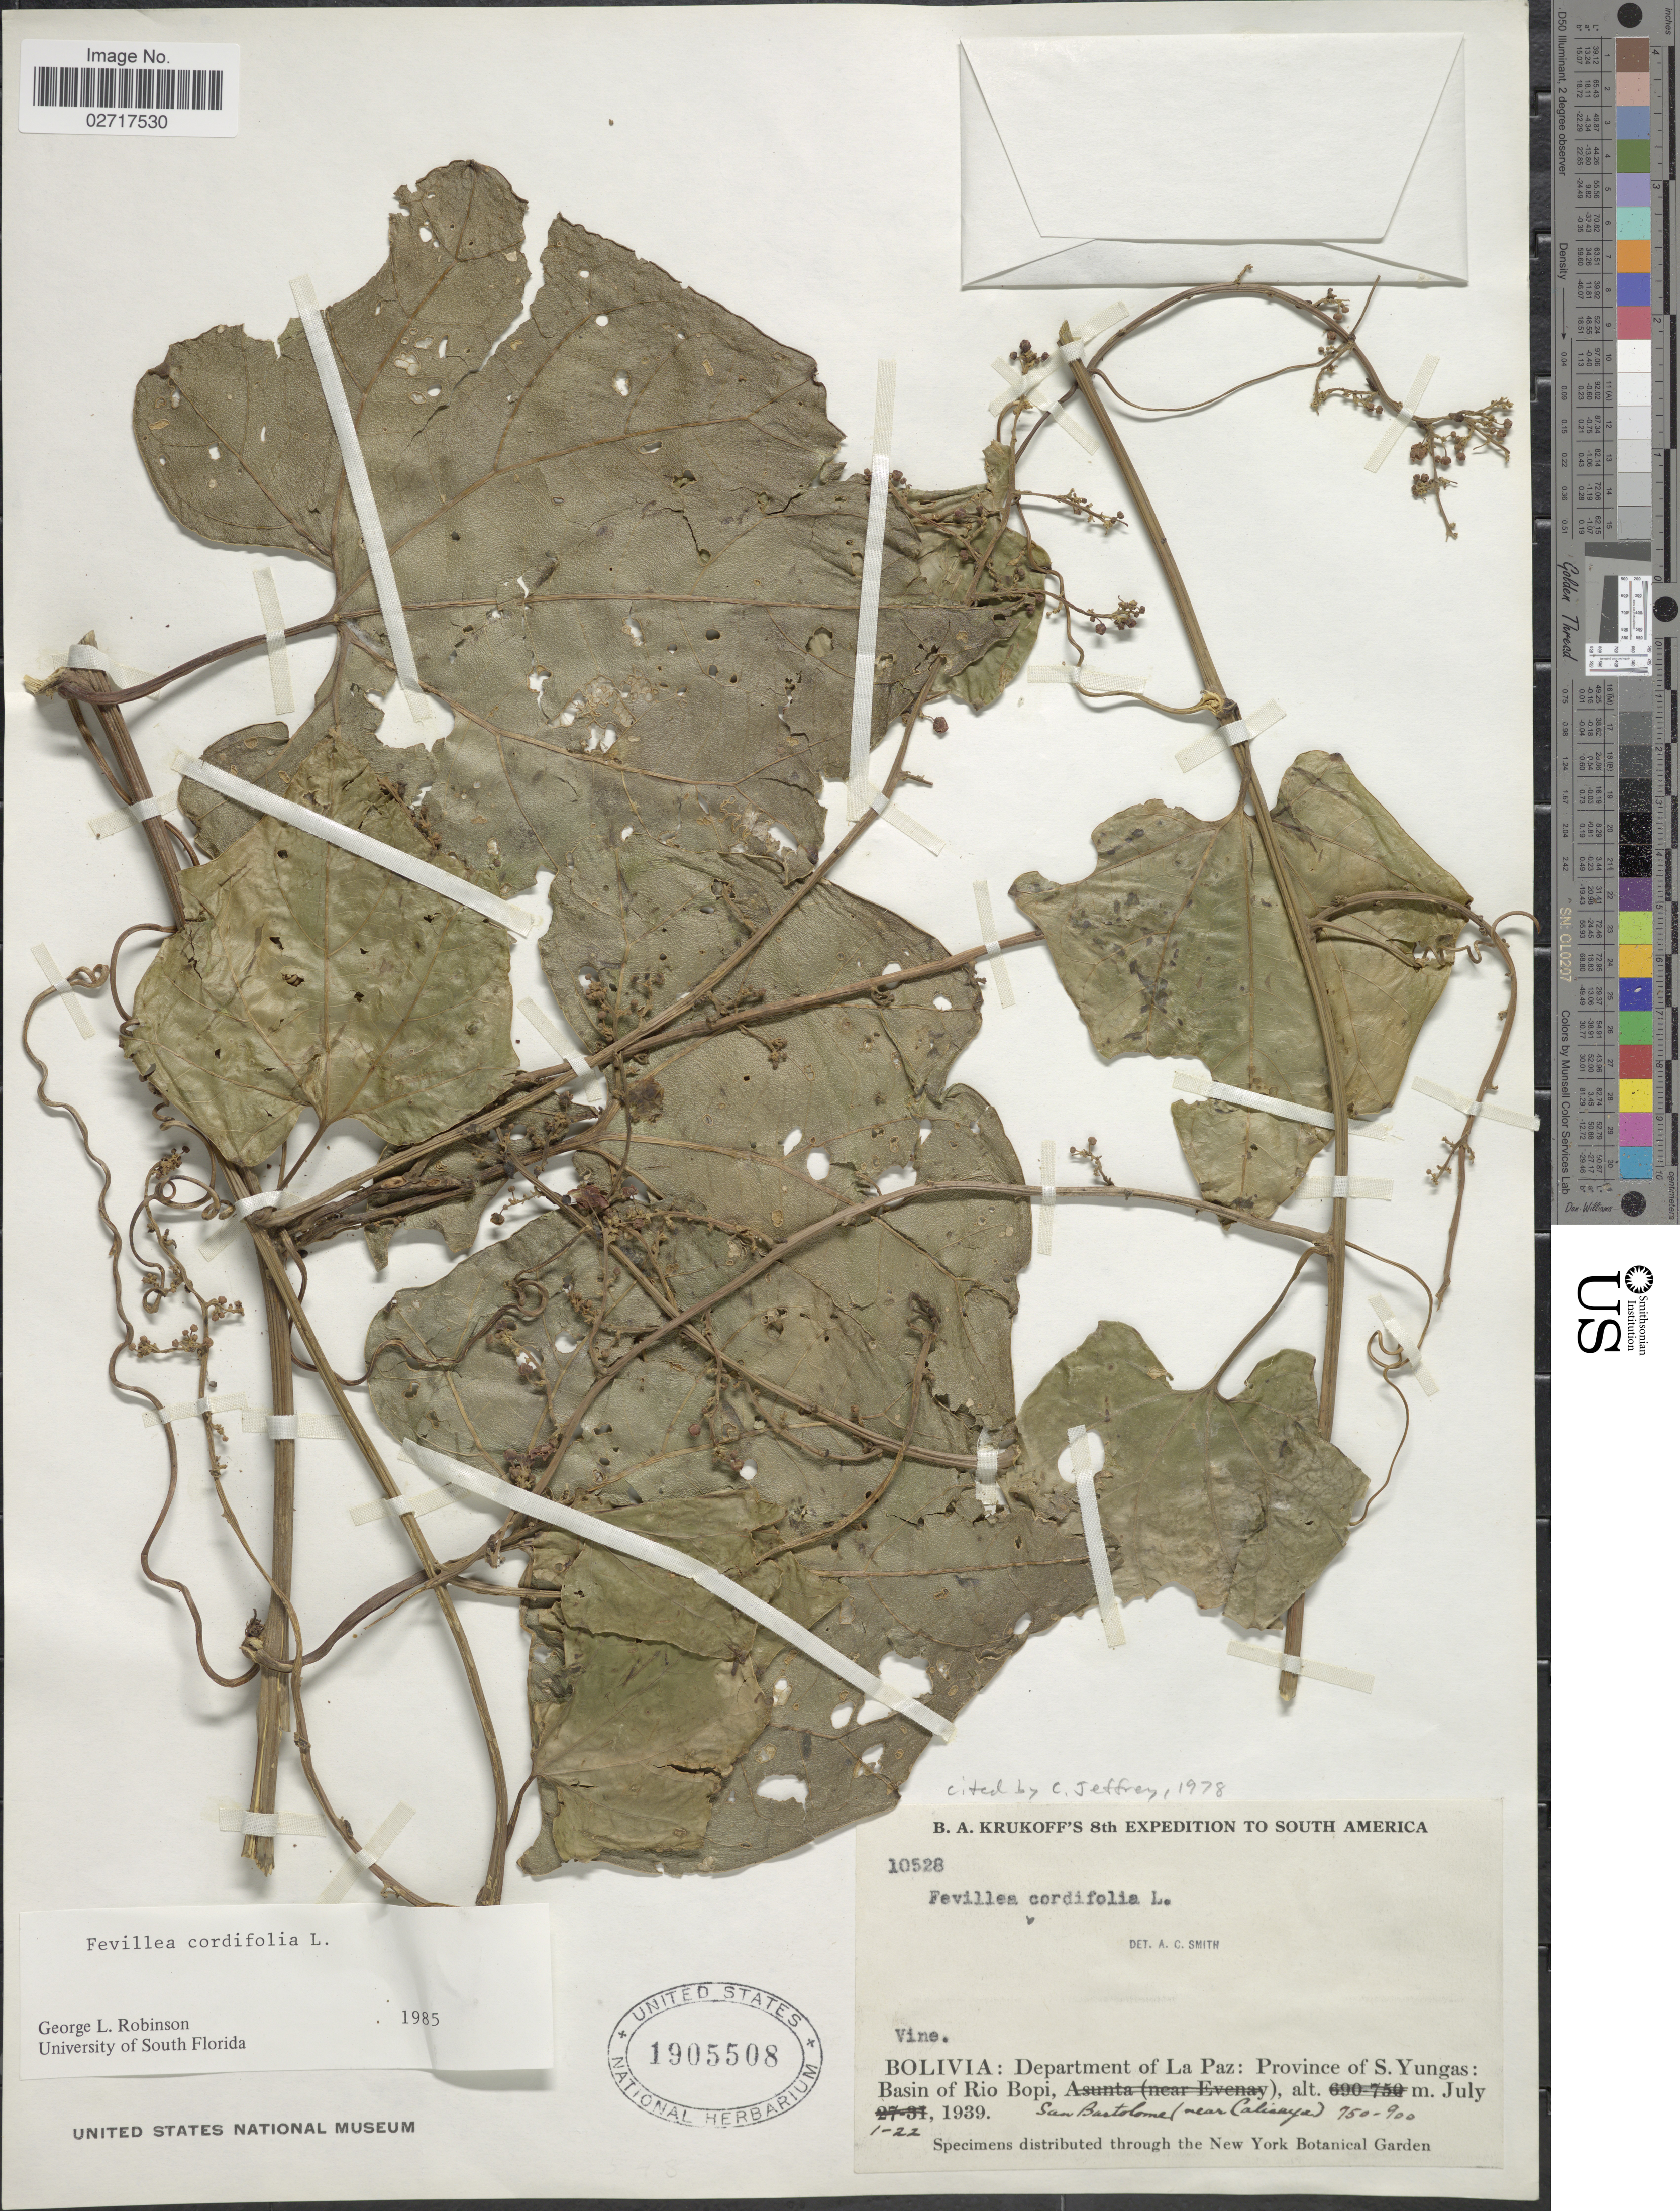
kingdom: Plantae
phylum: Tracheophyta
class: Magnoliopsida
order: Cucurbitales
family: Cucurbitaceae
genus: Fevillea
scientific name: Fevillea cordifolia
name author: L.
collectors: B. A. Krukoff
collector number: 10528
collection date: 1939-01-22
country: Bolivia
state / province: La Paz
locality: Department of La Paz: Province of S. Yungas: Basin of Rio Bopi, San Bartolone (near Calisaya).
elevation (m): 750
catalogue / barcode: US 1905508